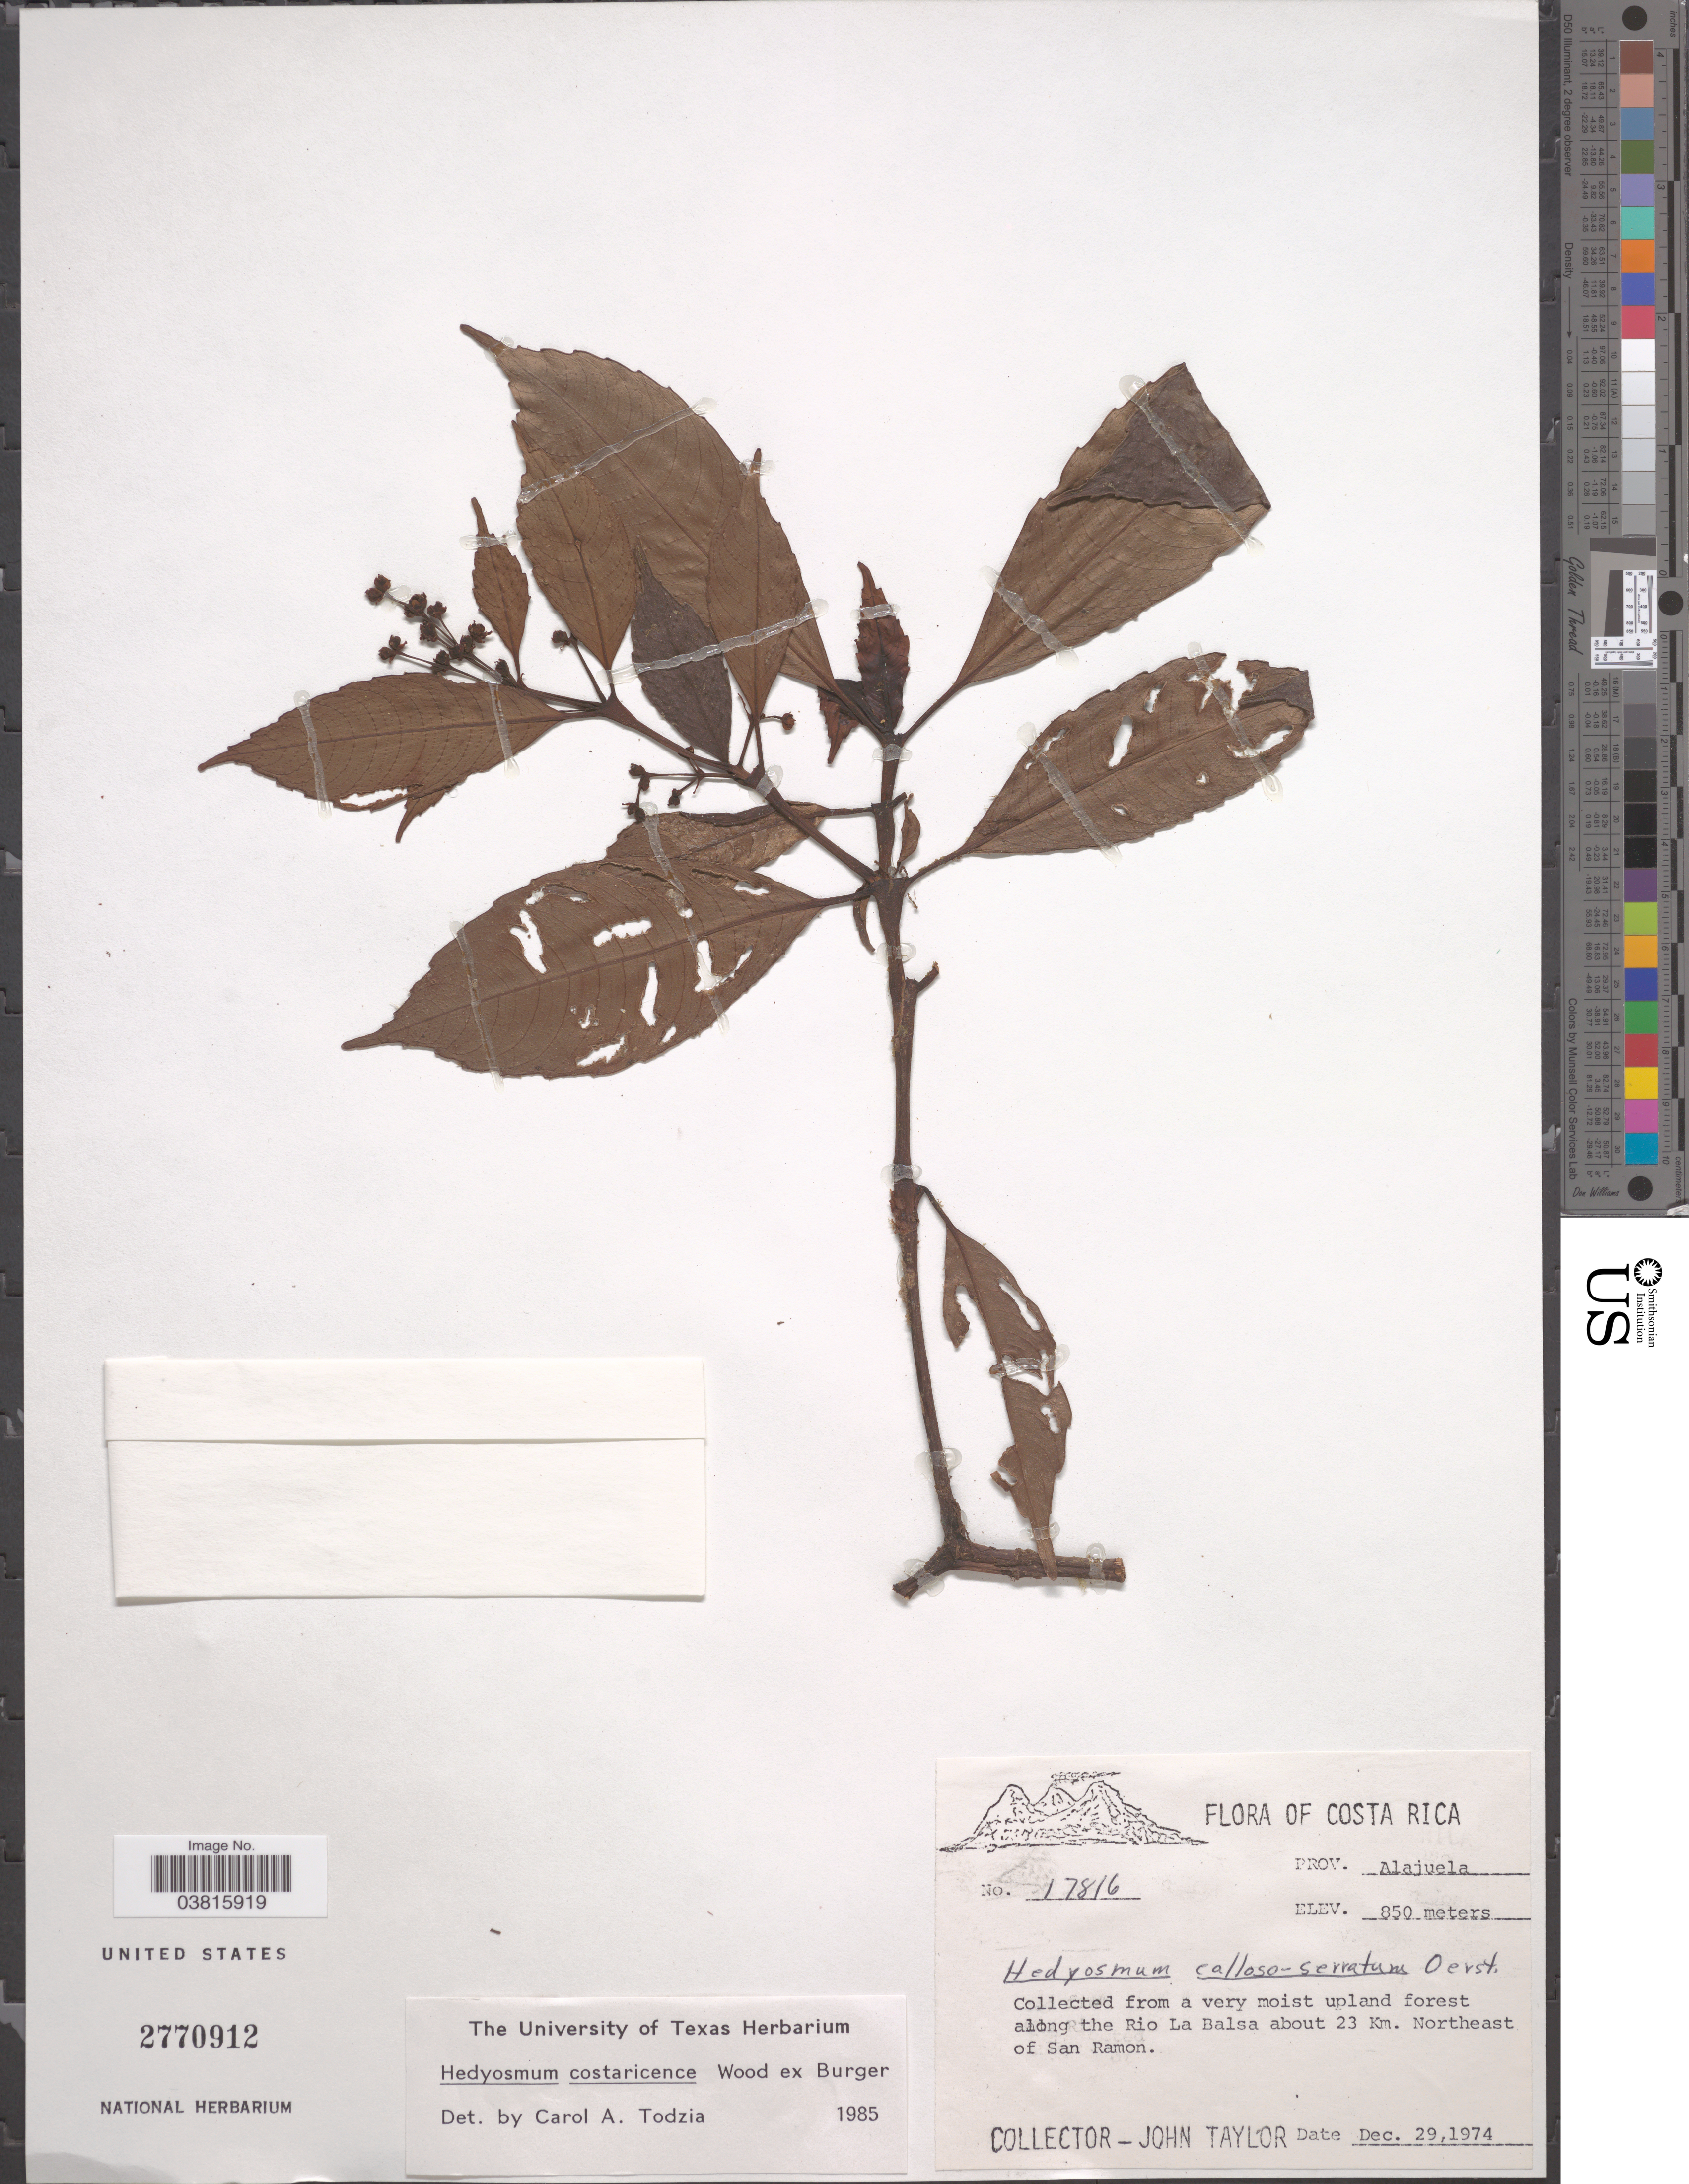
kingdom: Plantae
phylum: Tracheophyta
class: Magnoliopsida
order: Chloranthales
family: Chloranthaceae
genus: Hedyosmum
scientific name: Hedyosmum costaricense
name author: C.E. Wood ex W.C. Burger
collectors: J. Taylor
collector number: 17816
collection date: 1974-12-29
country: Costa Rica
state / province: Alajuela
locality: Along the Rio La Balsa about 23 Km. Northeast of San Ramon.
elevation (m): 850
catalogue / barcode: US 2770912